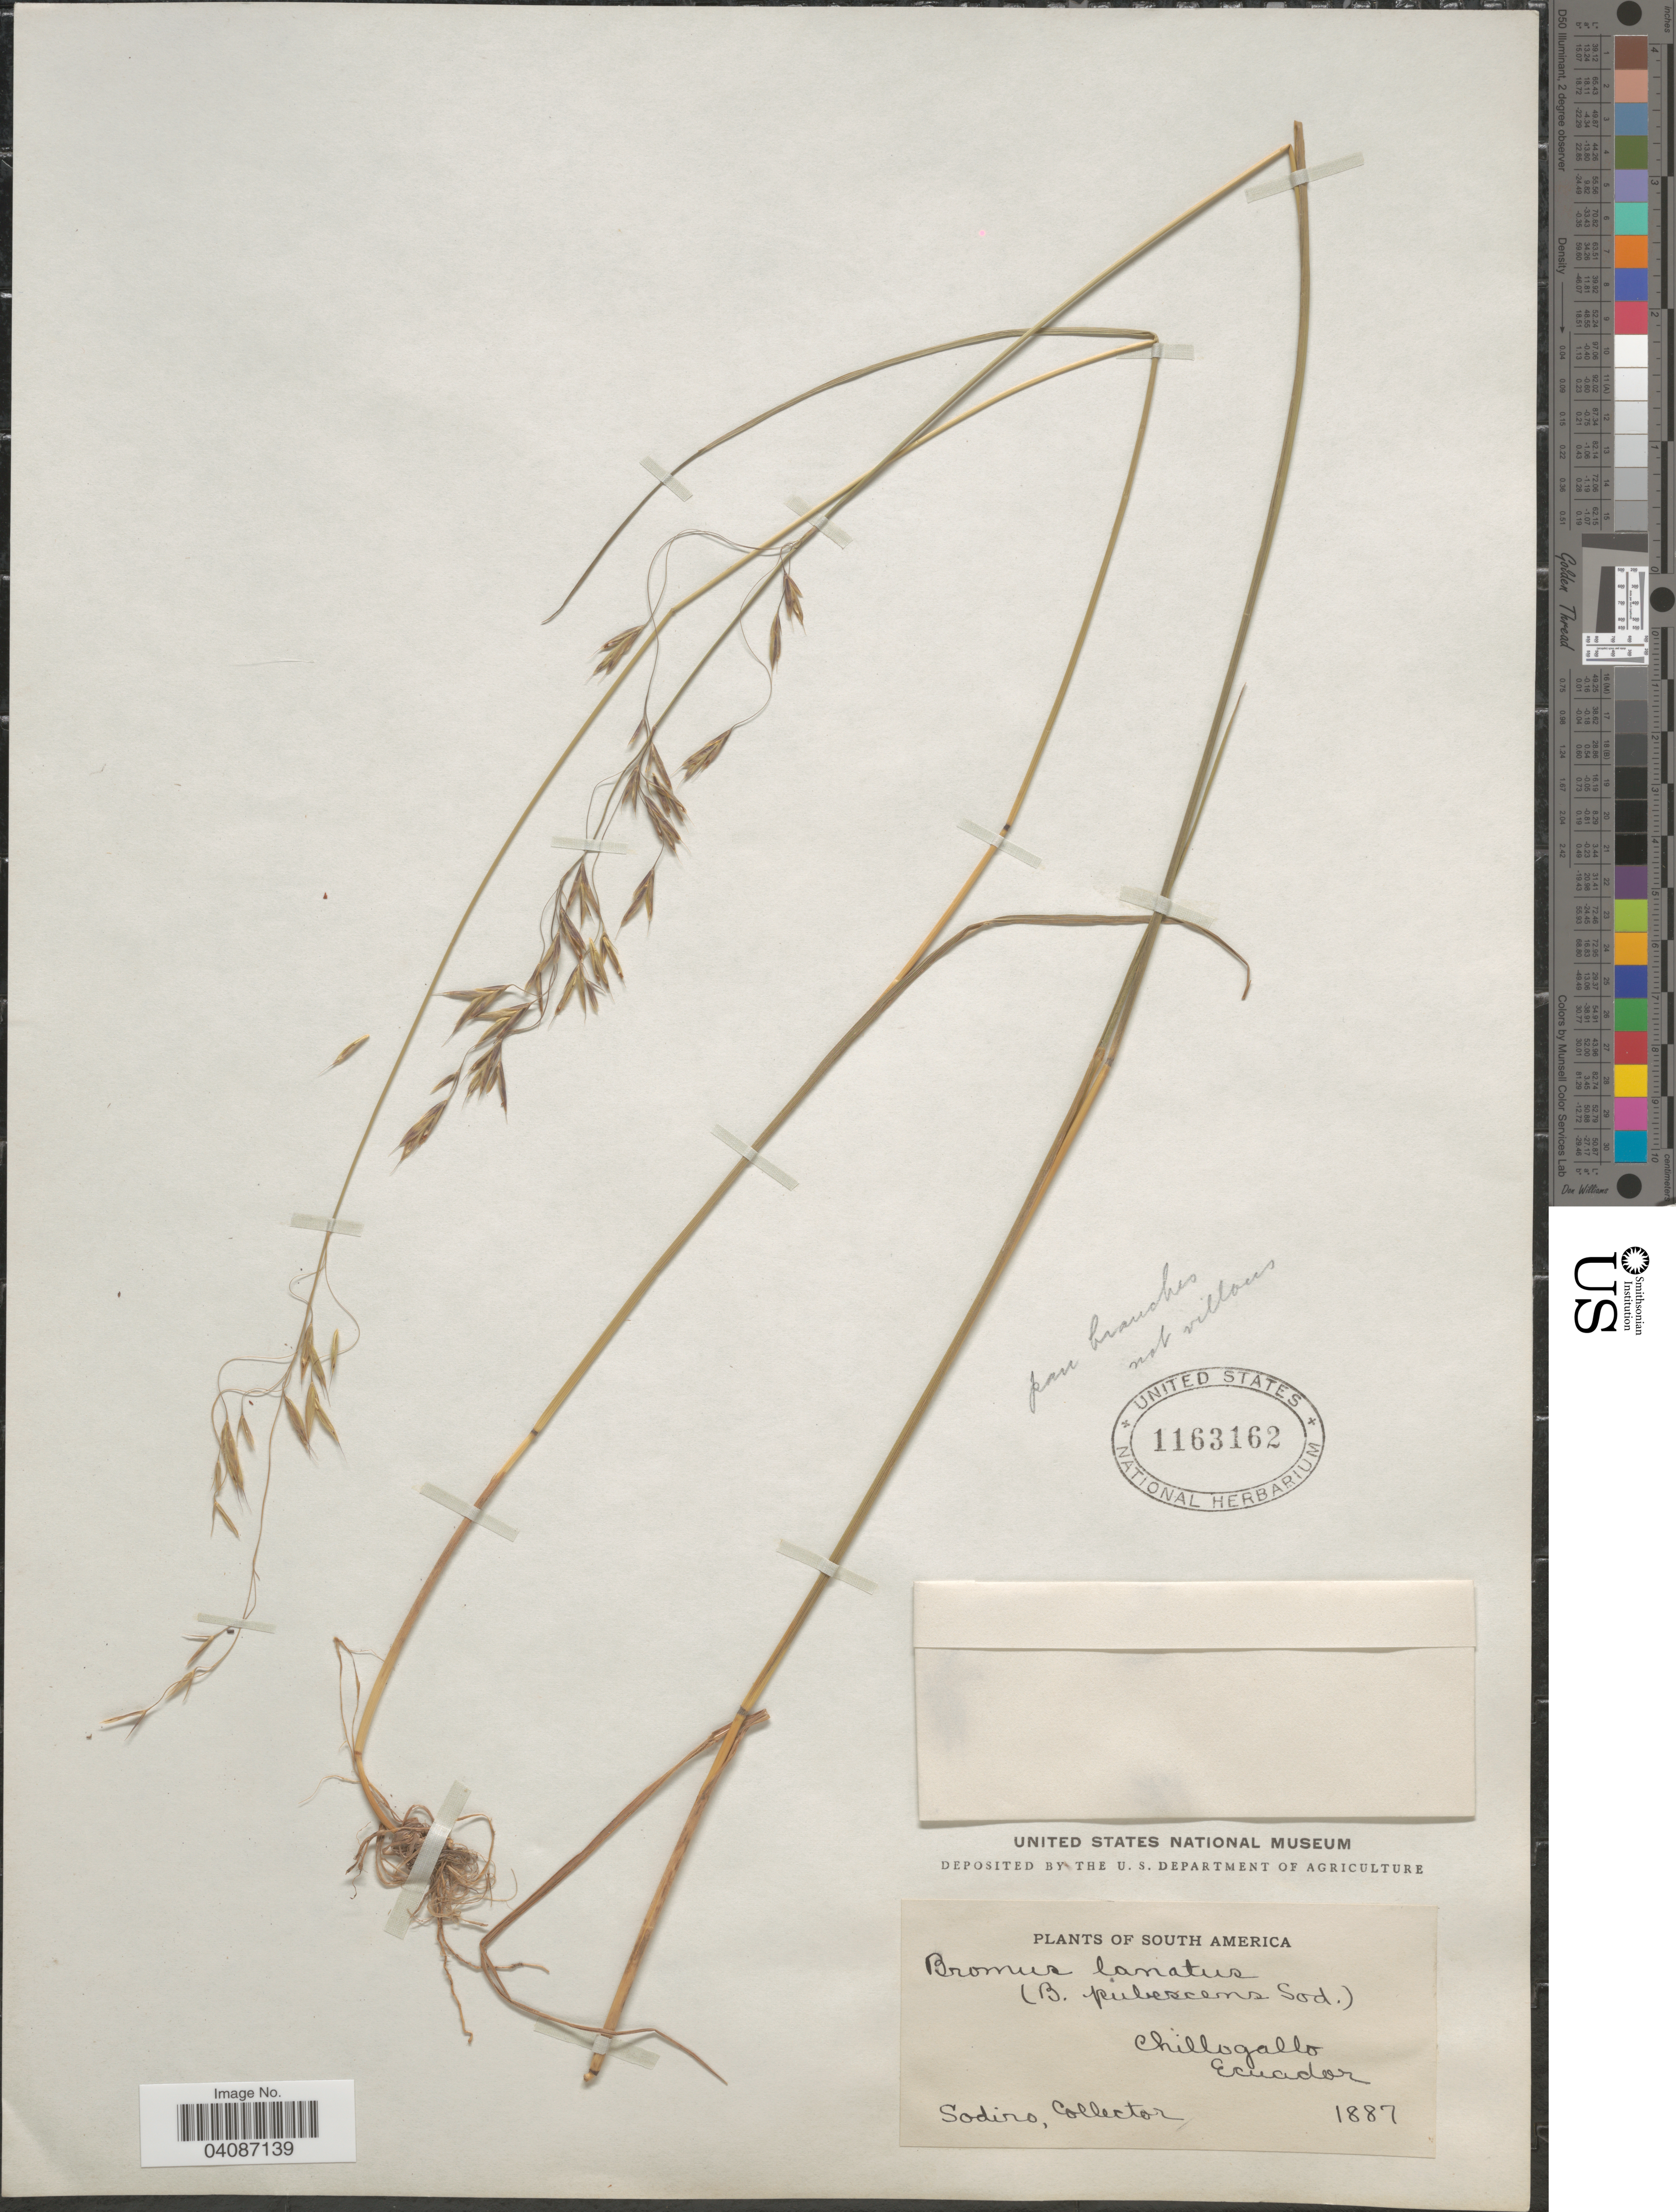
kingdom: Plantae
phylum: Tracheophyta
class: Liliopsida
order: Poales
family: Poaceae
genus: Bromus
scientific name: Bromus lanatus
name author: Kunth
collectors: Sodiro, --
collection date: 1887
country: Ecuador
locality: Chillogallo.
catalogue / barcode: US 1163162